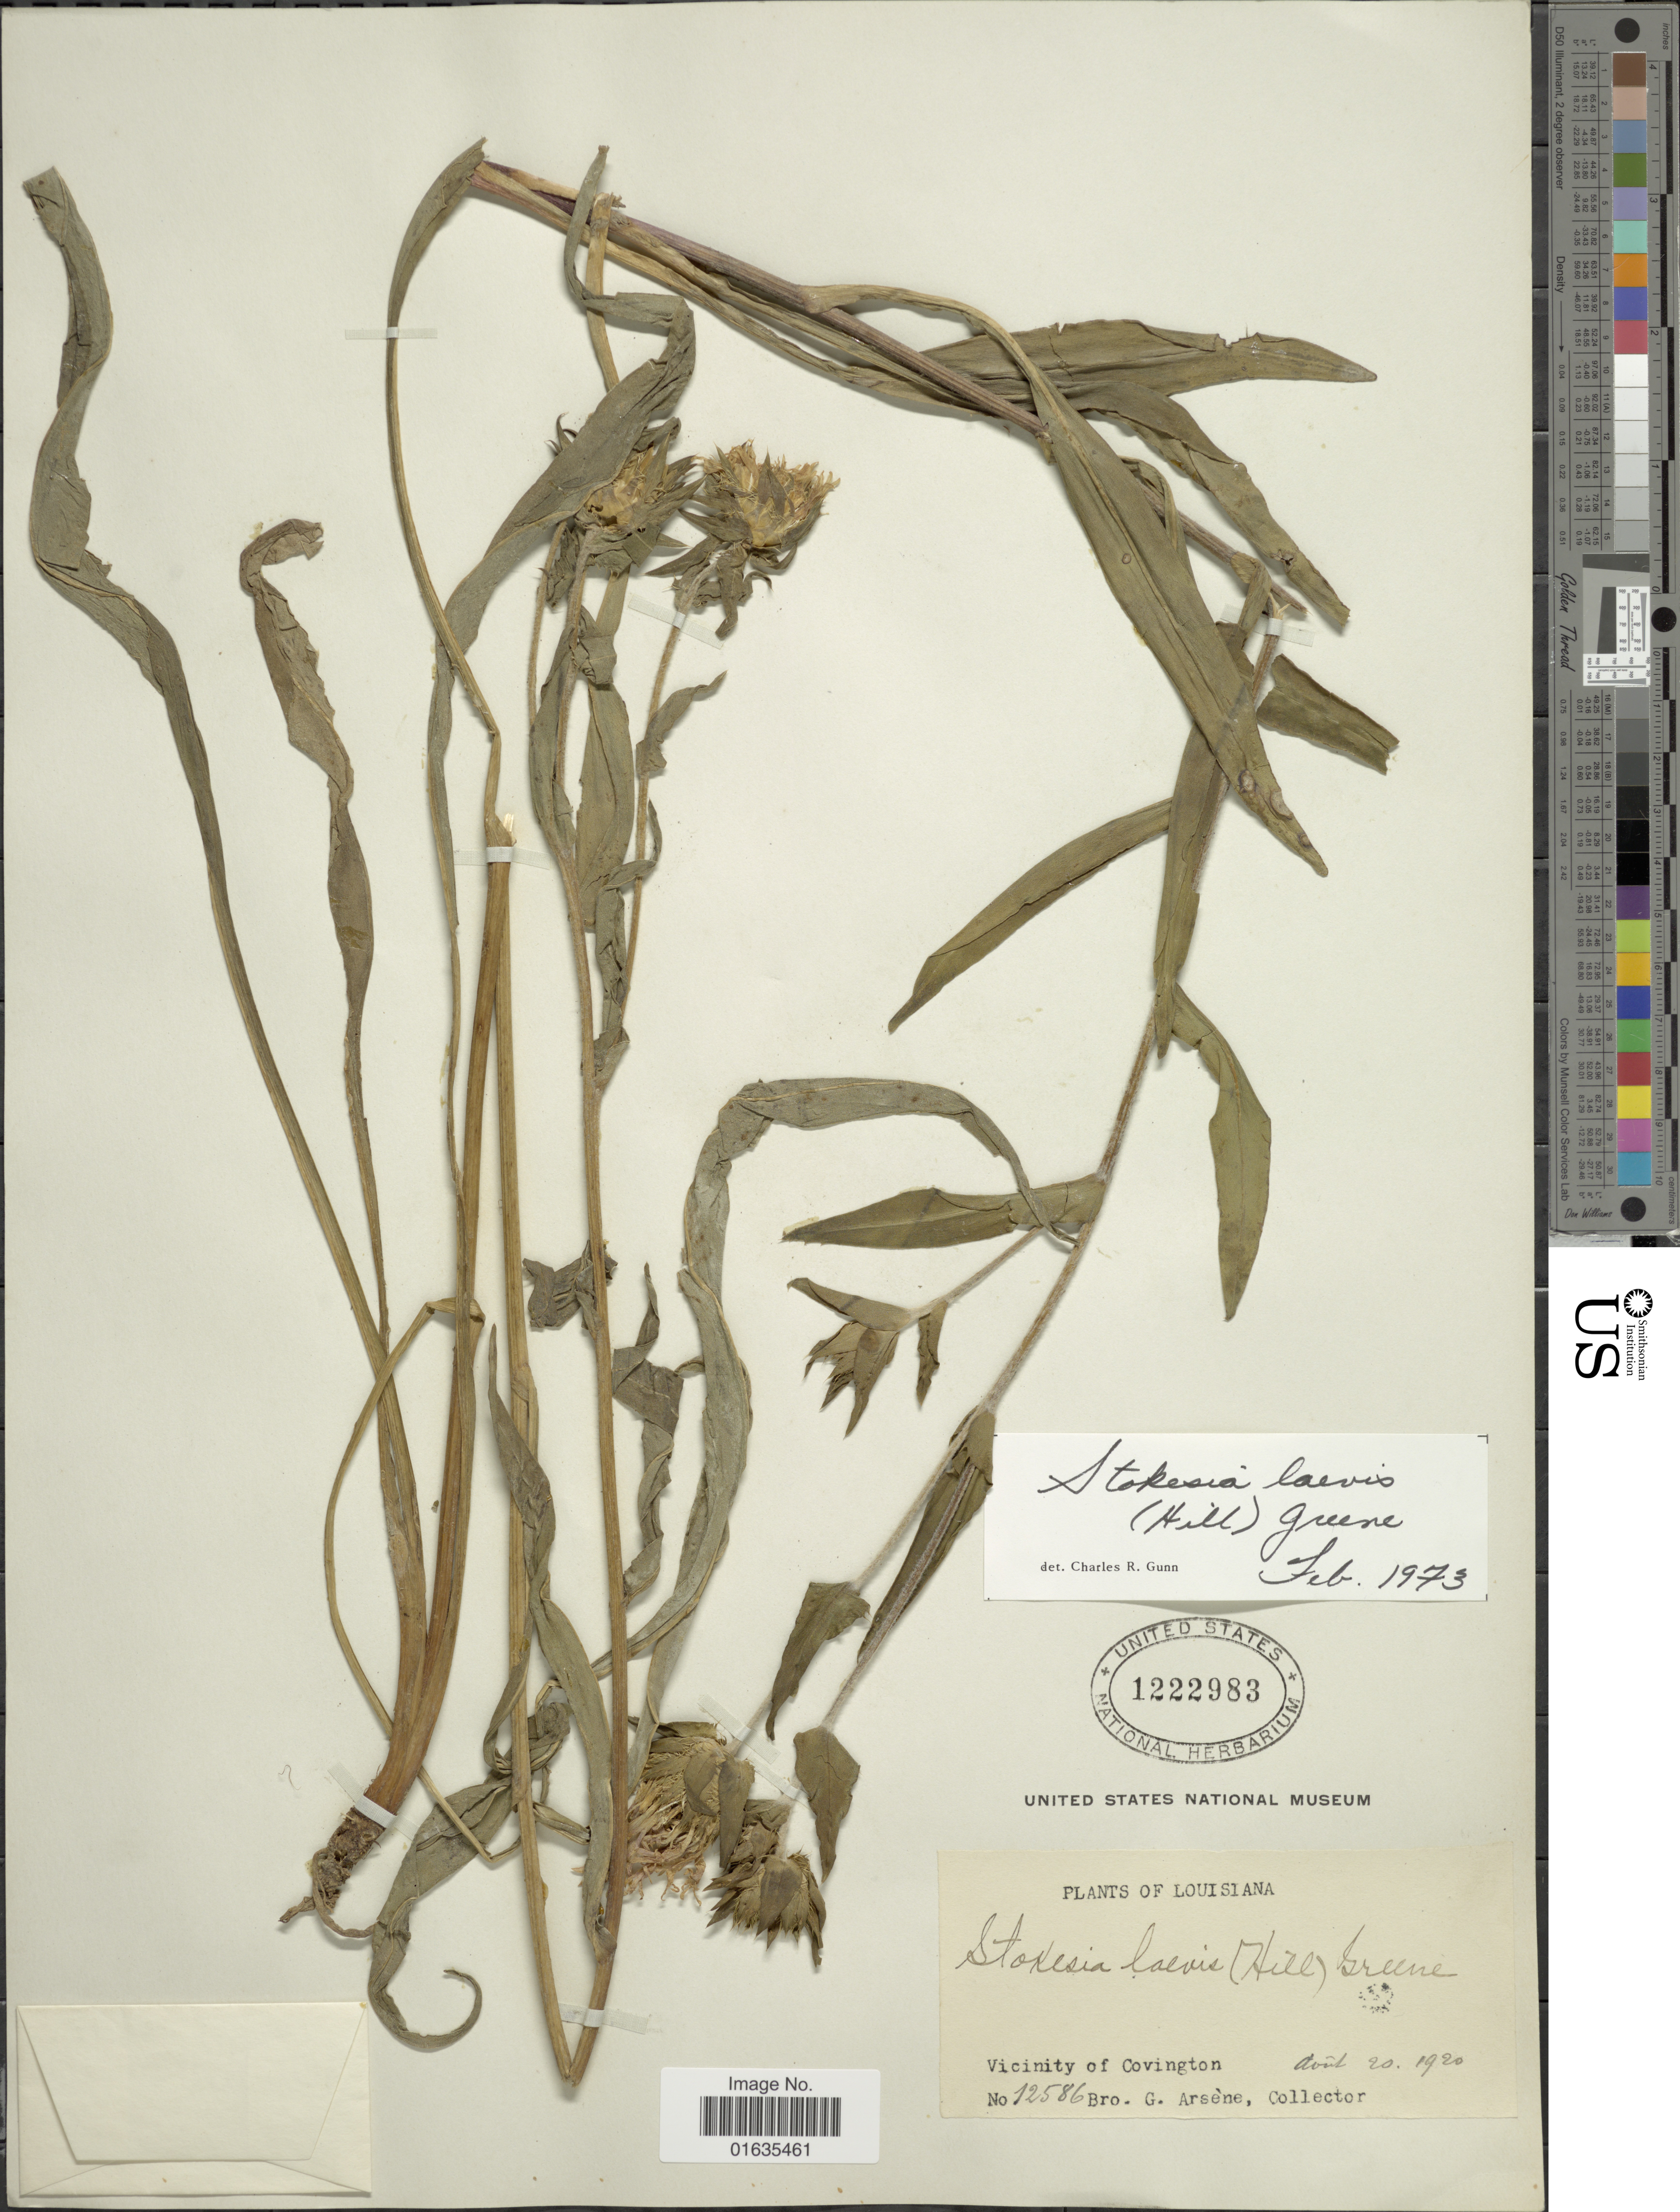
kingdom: Plantae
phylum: Tracheophyta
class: Magnoliopsida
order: Asterales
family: Asteraceae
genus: Stokesia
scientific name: Stokesia laevis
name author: (Hill) Greene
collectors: Bro. G. Arsène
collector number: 12586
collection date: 1920-08-20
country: United States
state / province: Louisiana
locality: Vicinity of Covington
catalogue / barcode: US 1222983